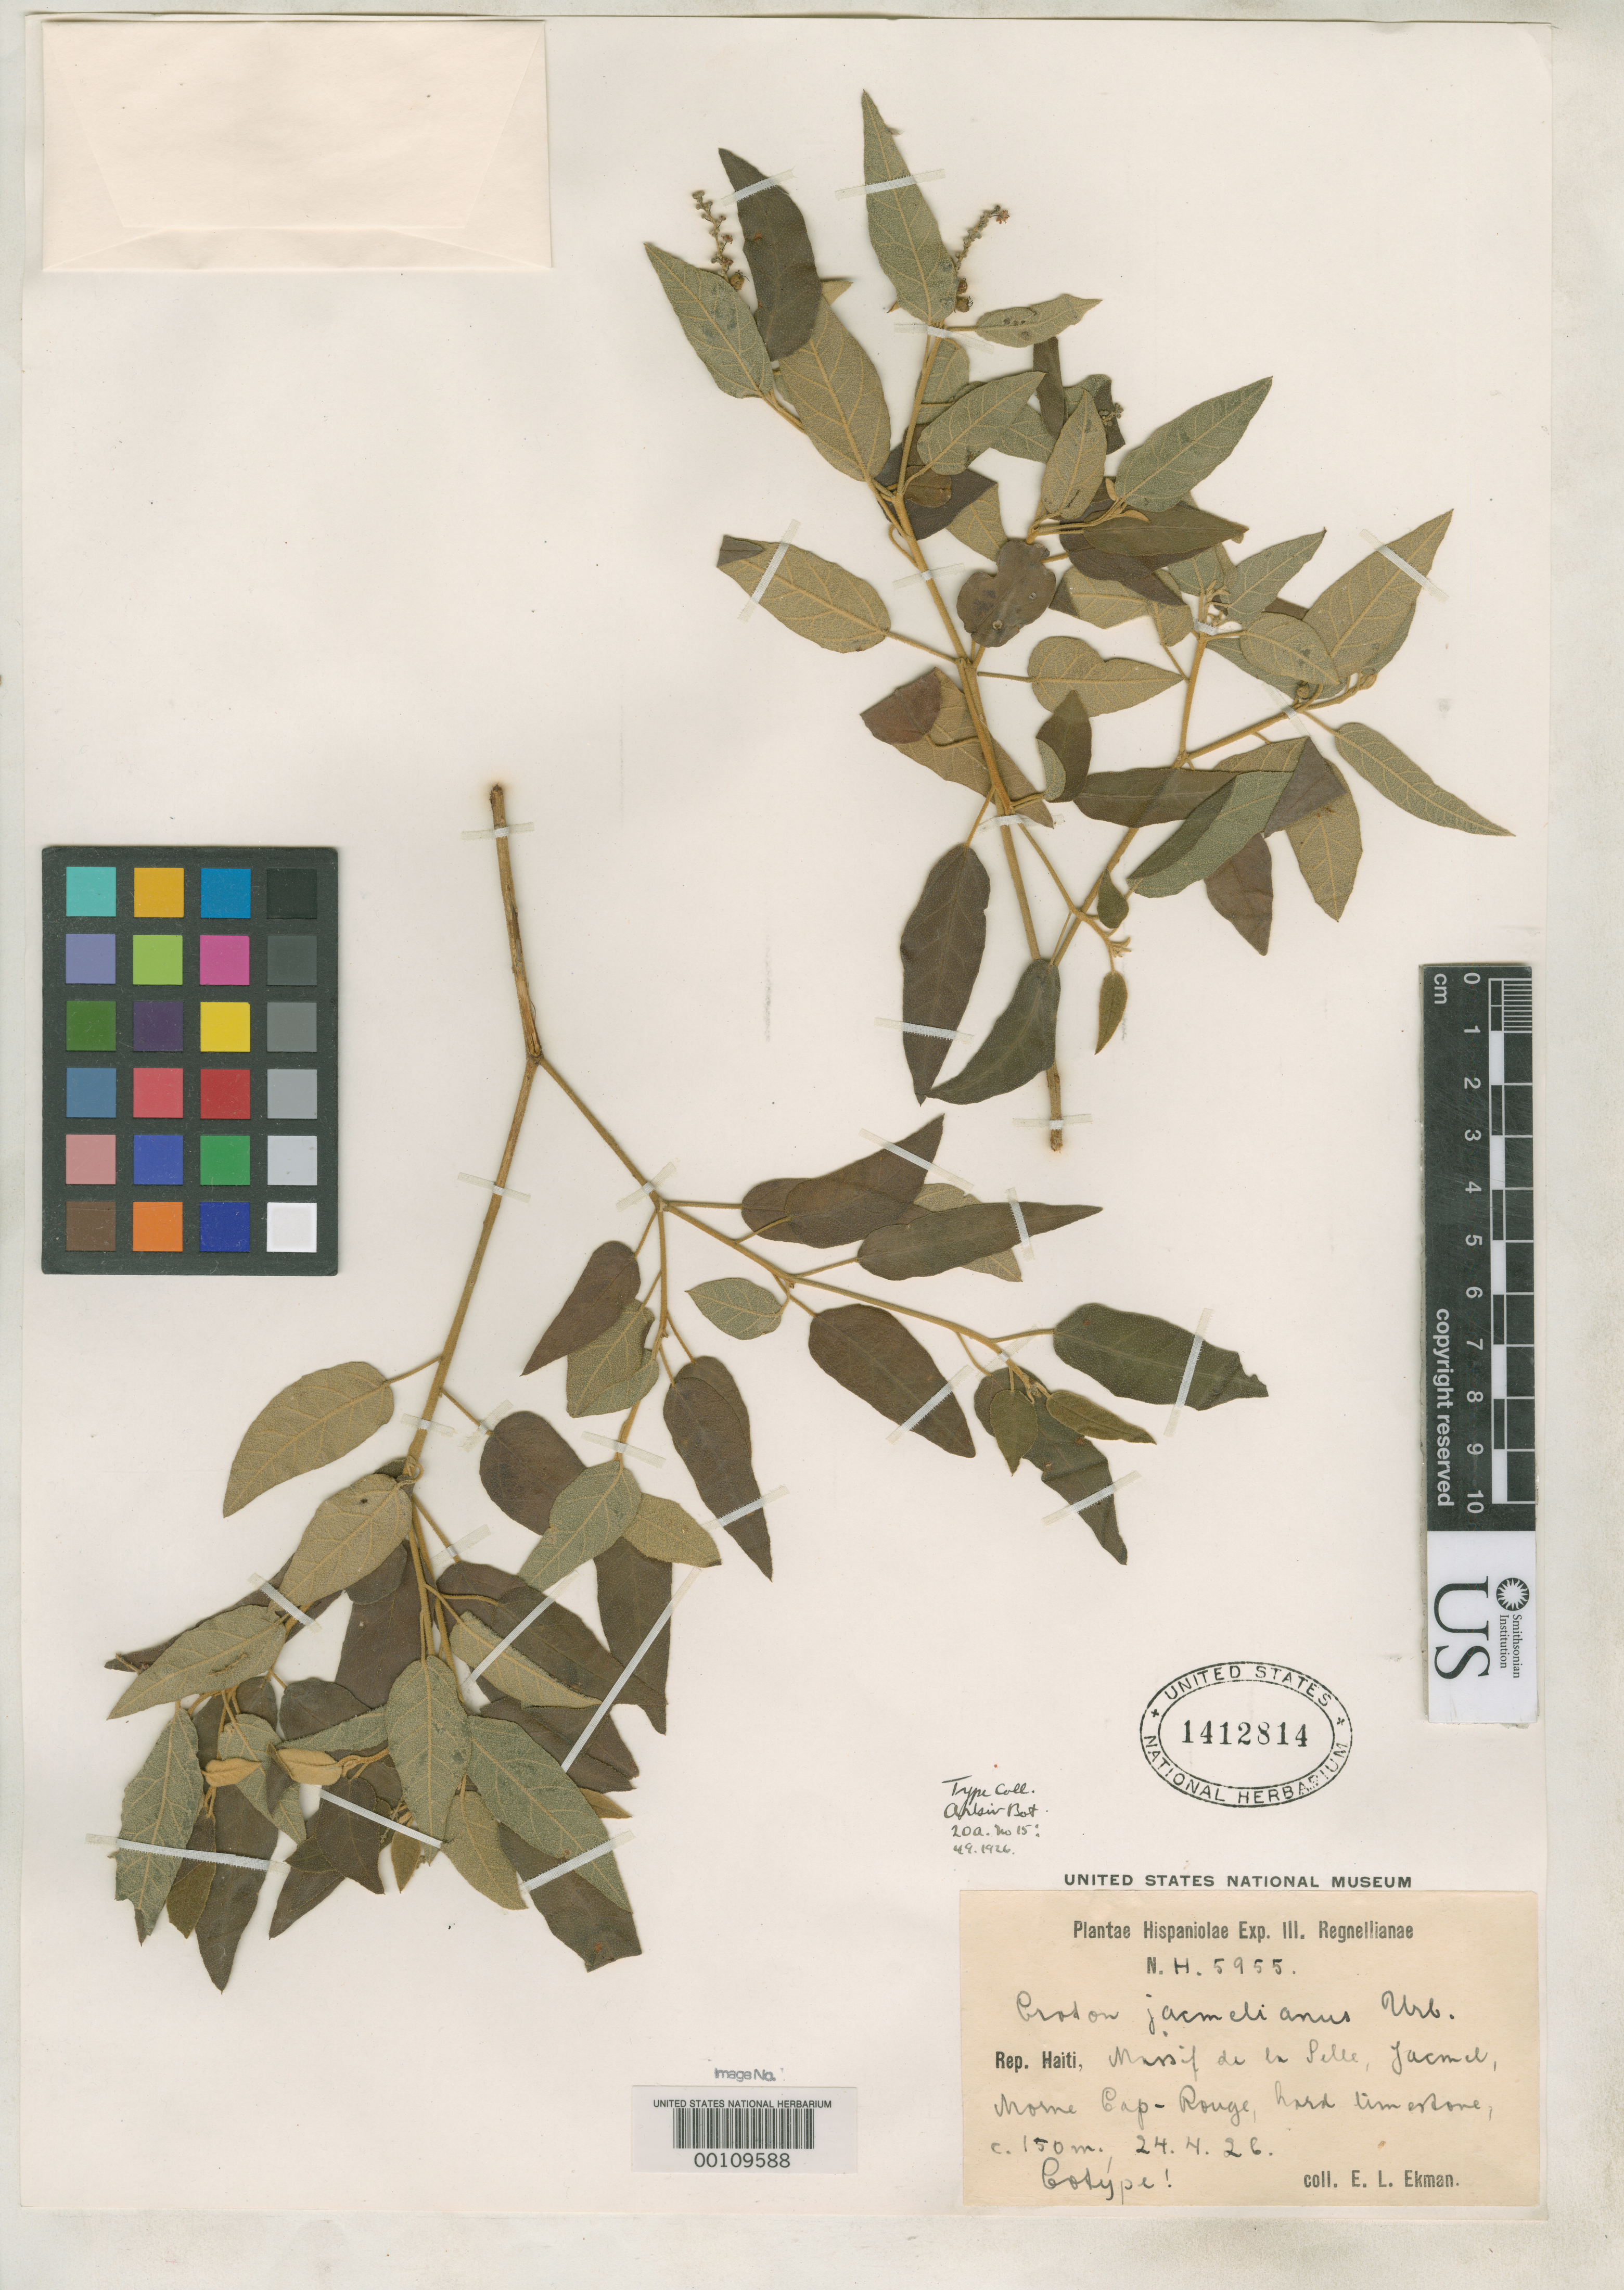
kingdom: Plantae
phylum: Tracheophyta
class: Magnoliopsida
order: Malpighiales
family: Euphorbiaceae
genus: Croton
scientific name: Croton jacmelianus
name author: Urb.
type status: Isotype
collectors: E. L. Ekman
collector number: H 5955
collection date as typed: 24 Apr 1926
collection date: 1926-04-24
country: Haiti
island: Hispaniola Island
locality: Massif de La Selle, prope Jarmel, Morne Cap Rouge.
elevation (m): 150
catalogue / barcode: US 1412814